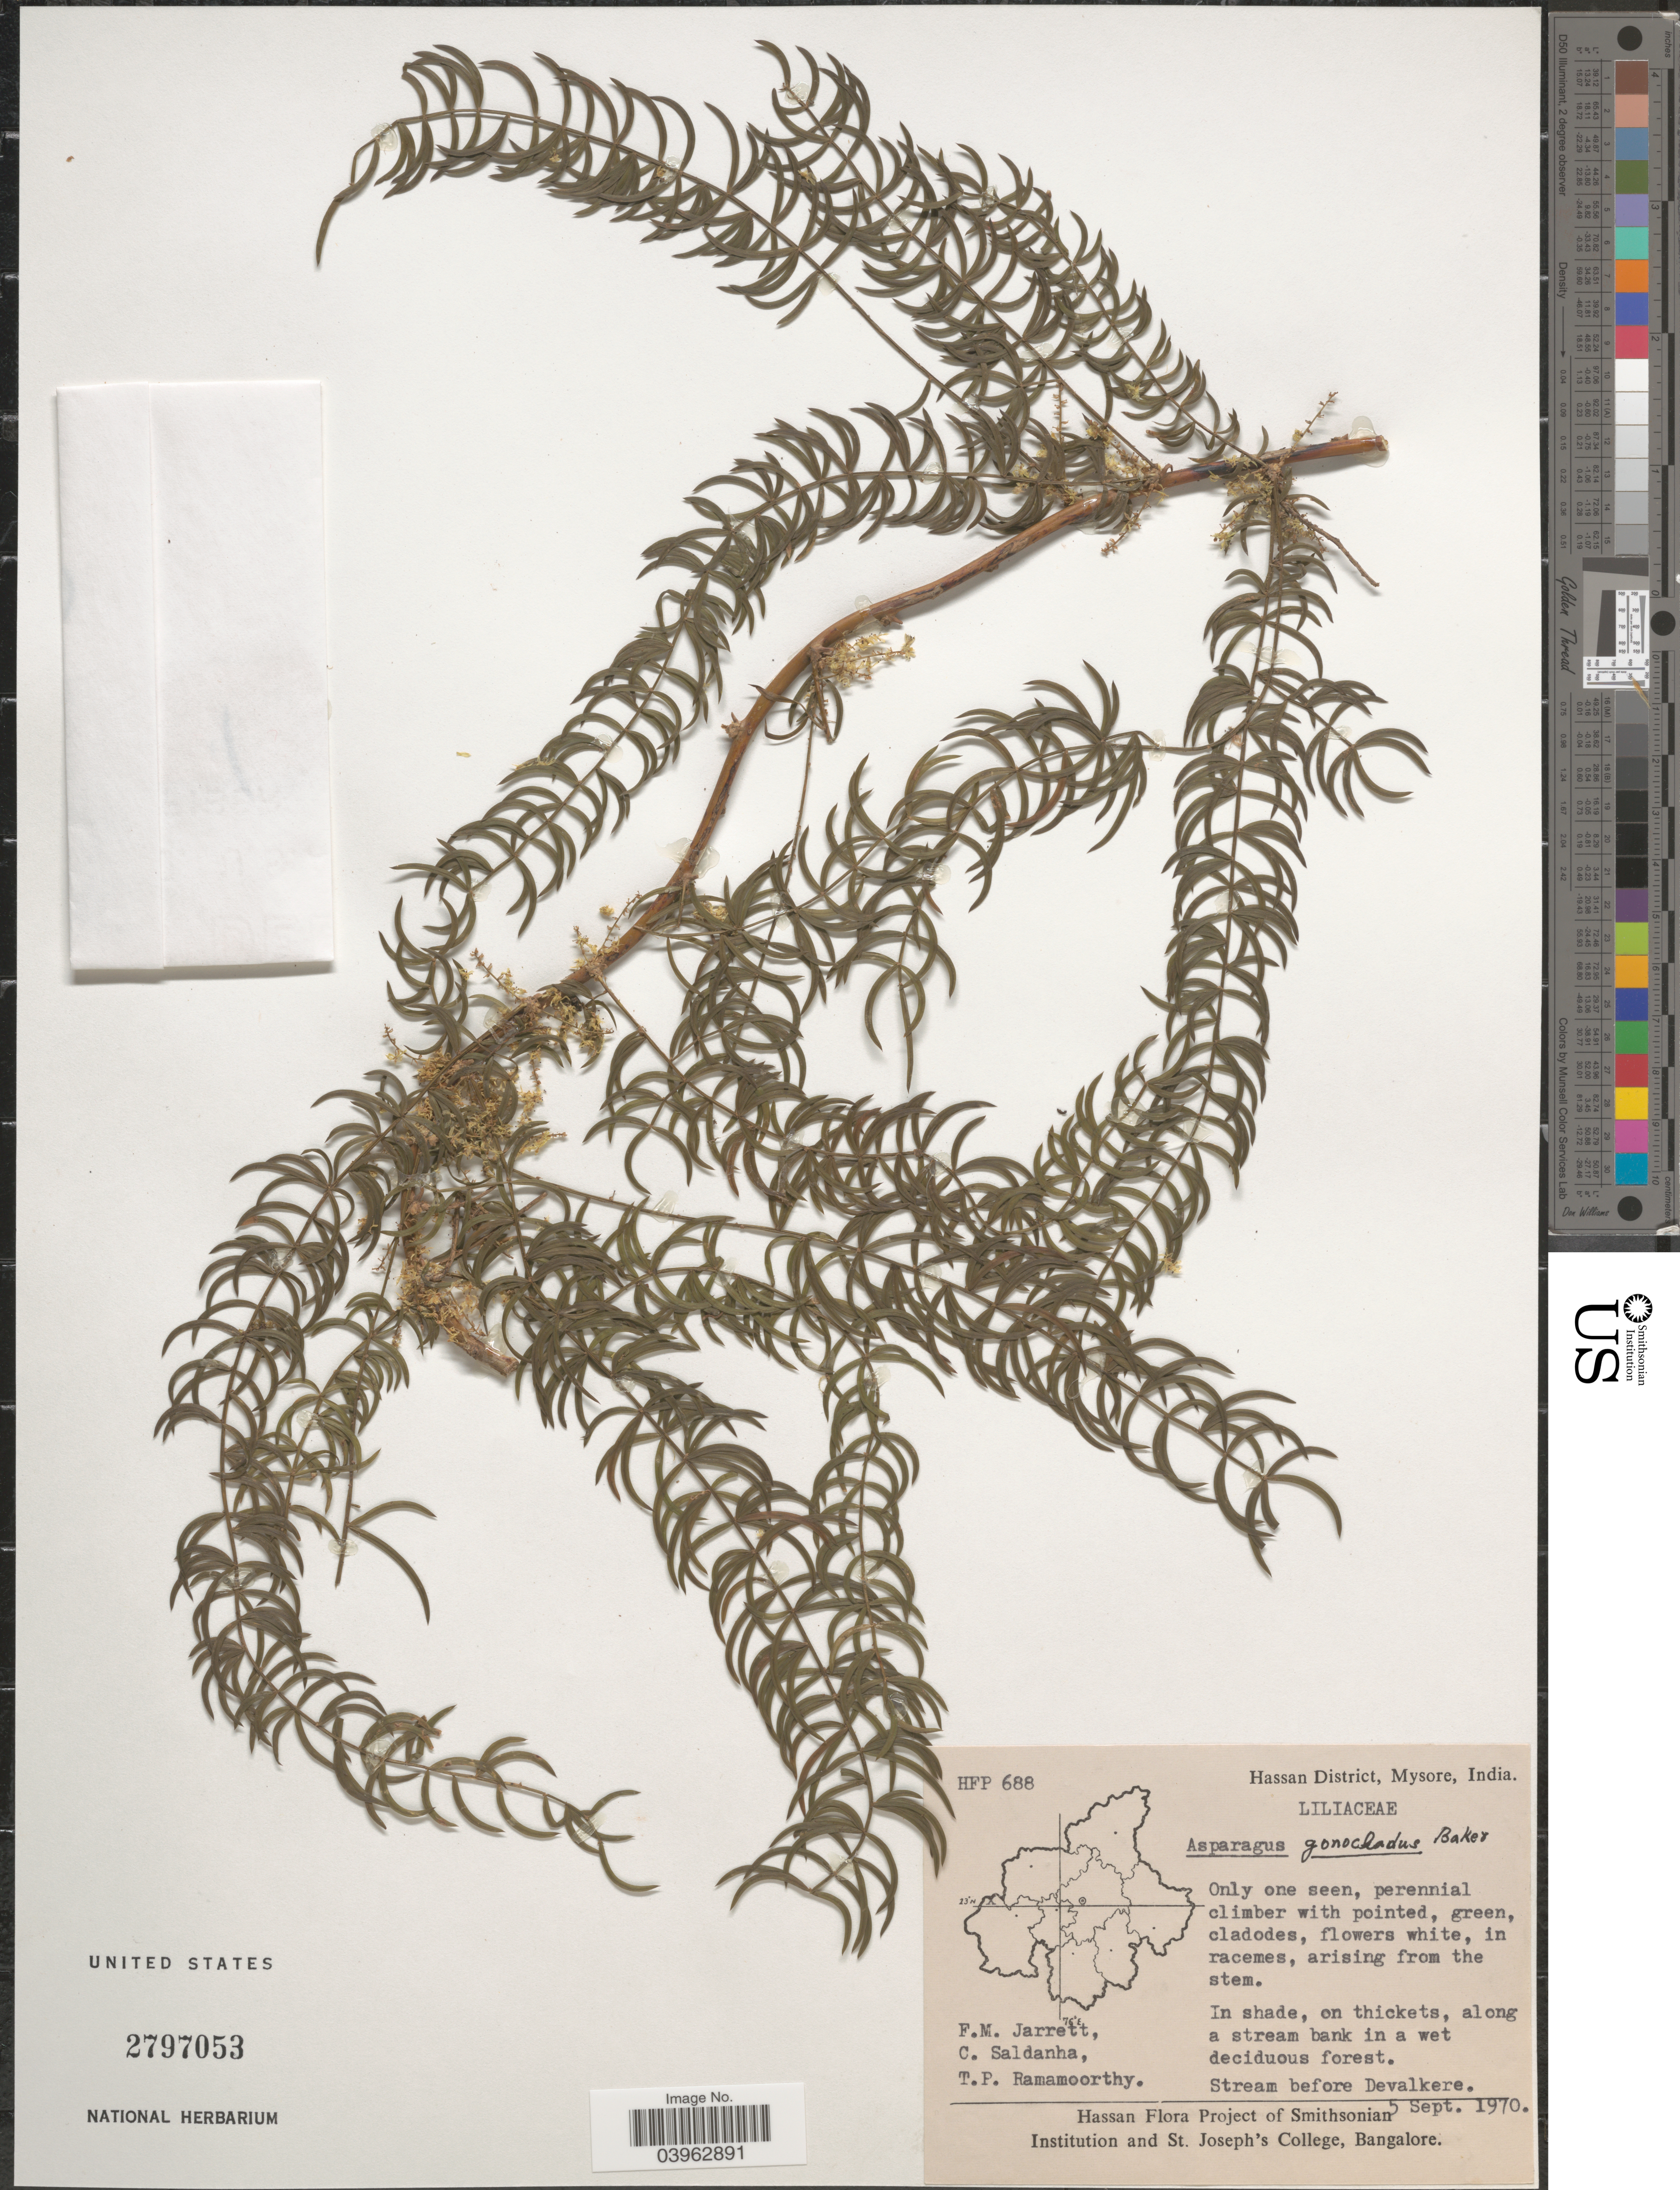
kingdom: Plantae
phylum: Tracheophyta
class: Liliopsida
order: Asparagales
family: Asparagaceae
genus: Asparagus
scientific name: Asparagus gonoclados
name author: Baker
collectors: F. M. Jarrett, C. Saldanha & T. P. Ramamoorthy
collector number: HFP688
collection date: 1970-09-05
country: India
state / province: Karnataka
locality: Hassan District, Mysore. Stream before Devalkere.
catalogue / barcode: US 2797053